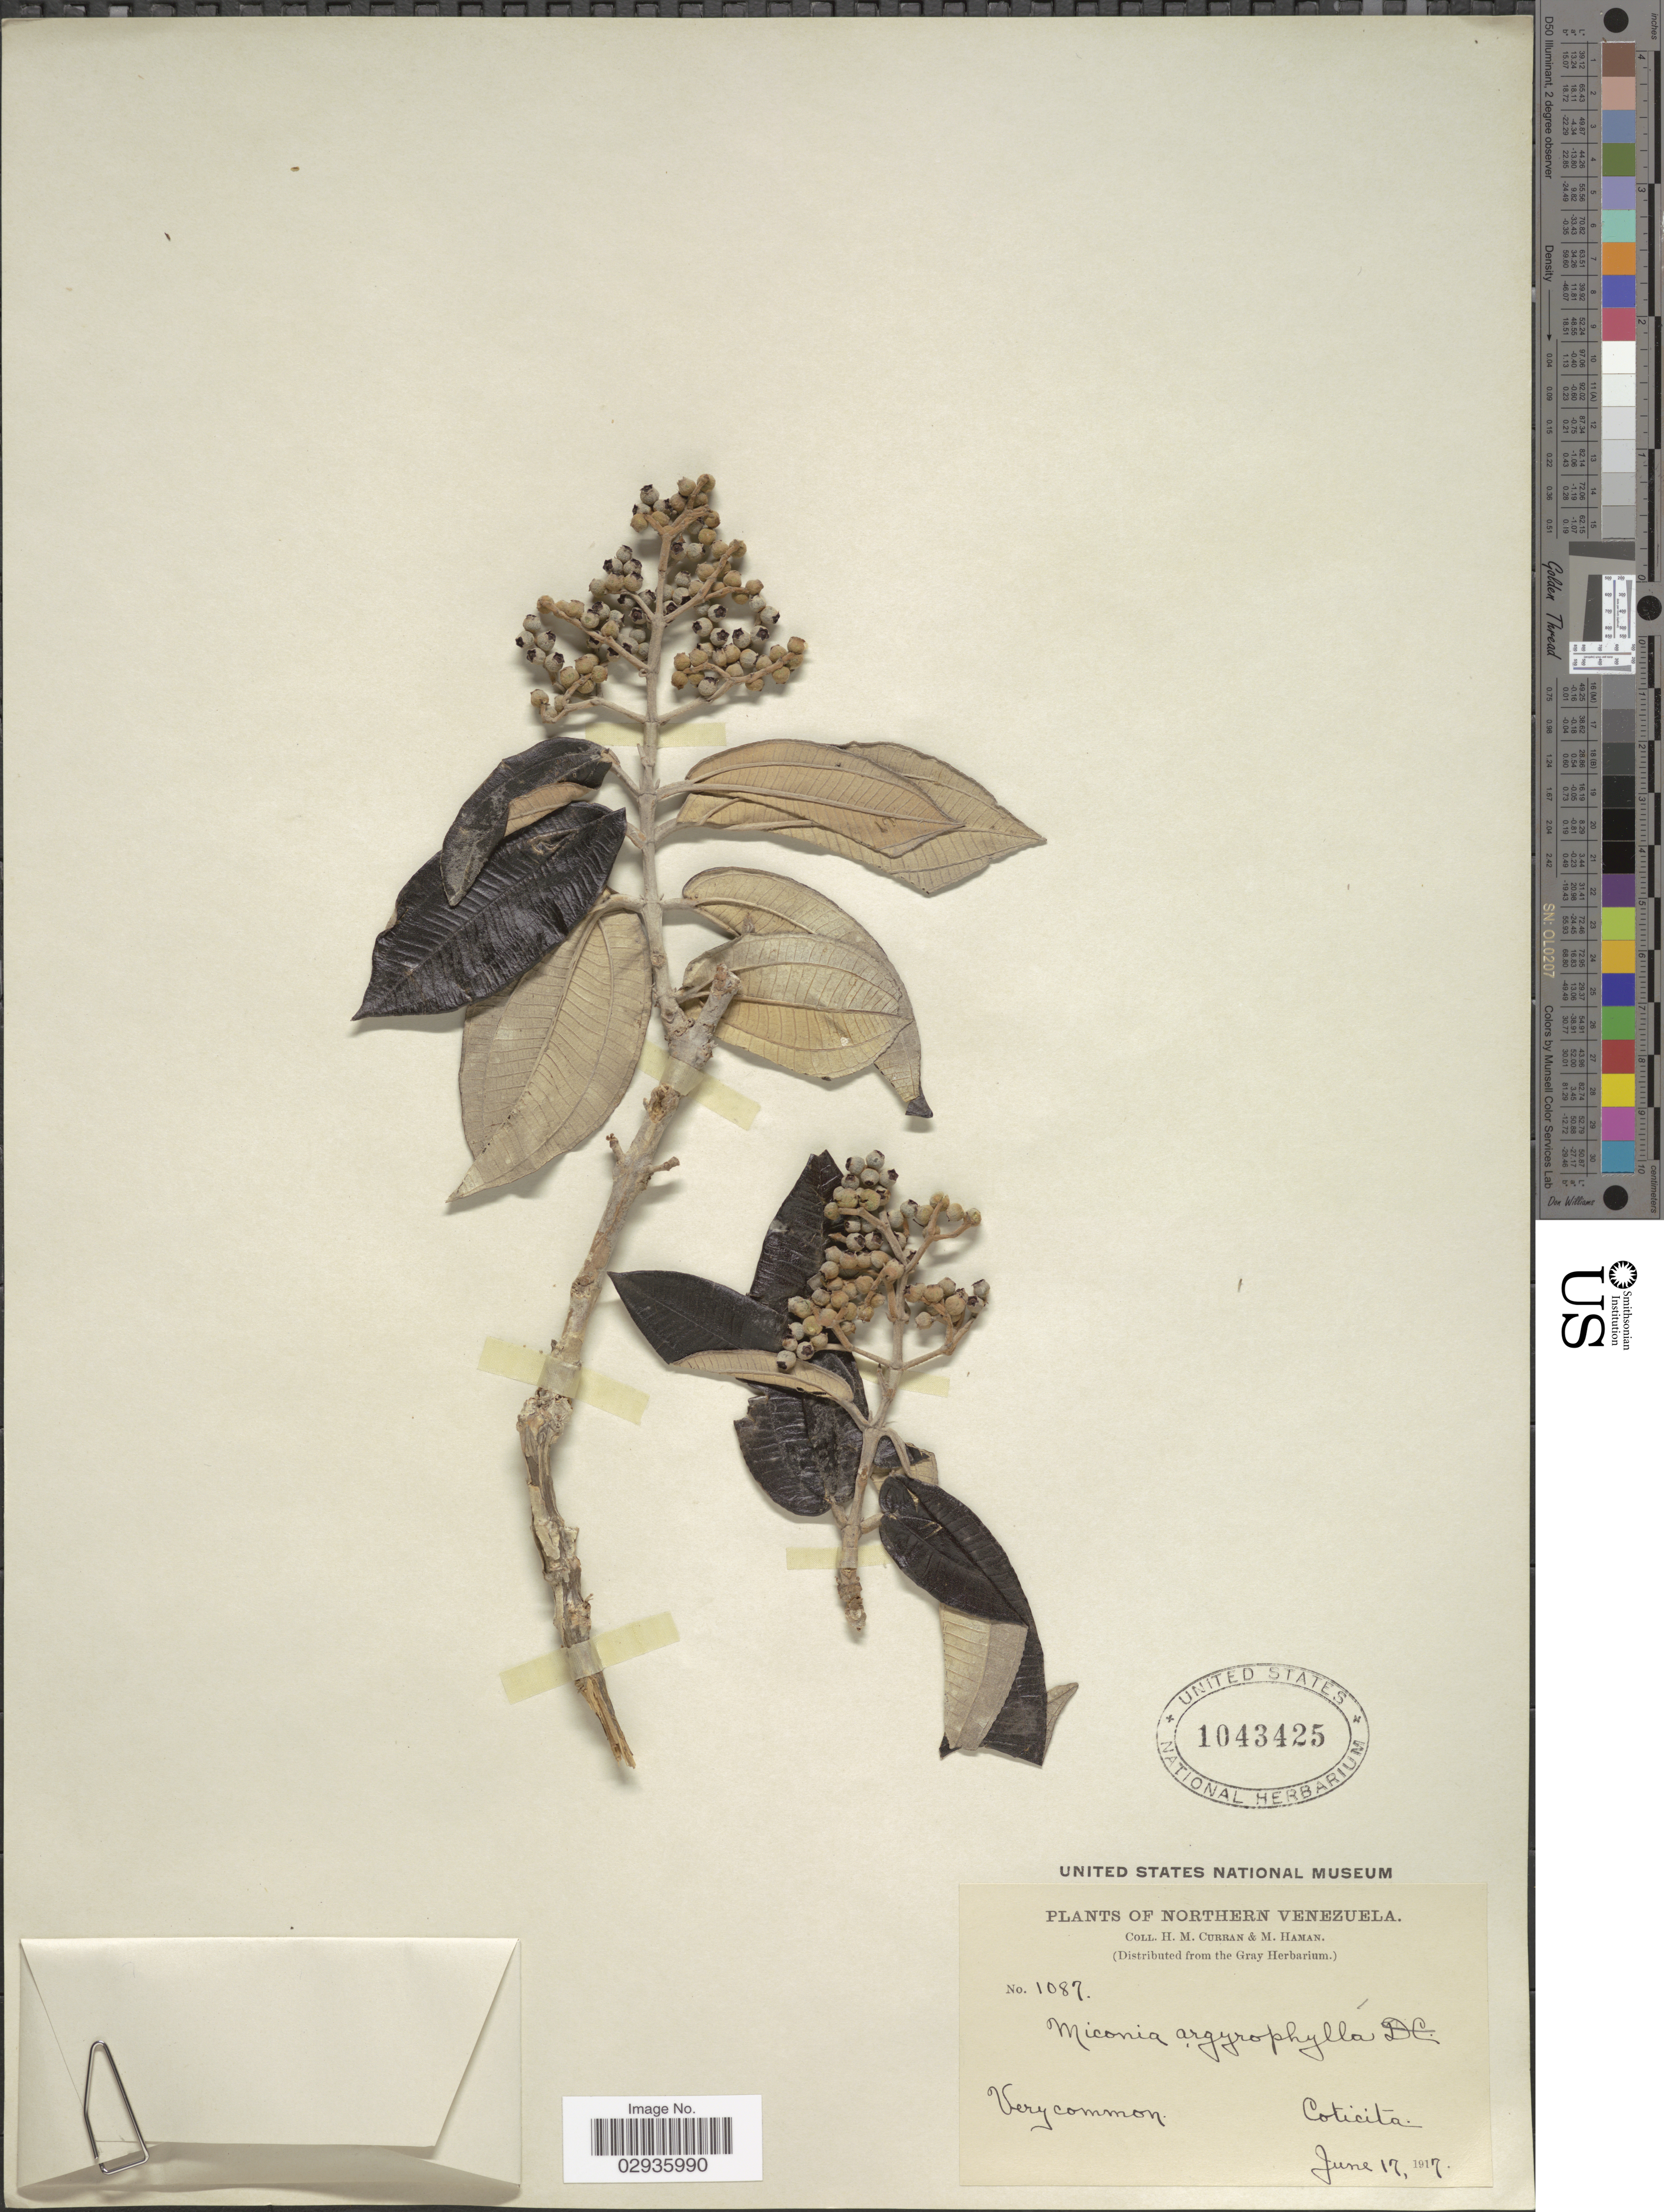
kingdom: Plantae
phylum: Tracheophyta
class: Magnoliopsida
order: Myrtales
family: Melastomataceae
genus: Miconia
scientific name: Miconia albicans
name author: (Sw.) Steud.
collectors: H. M. Curran & M. Haman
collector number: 1087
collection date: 1917-06-17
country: Venezuela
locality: Northern Venezuela. Coticita.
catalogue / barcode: US 1043425